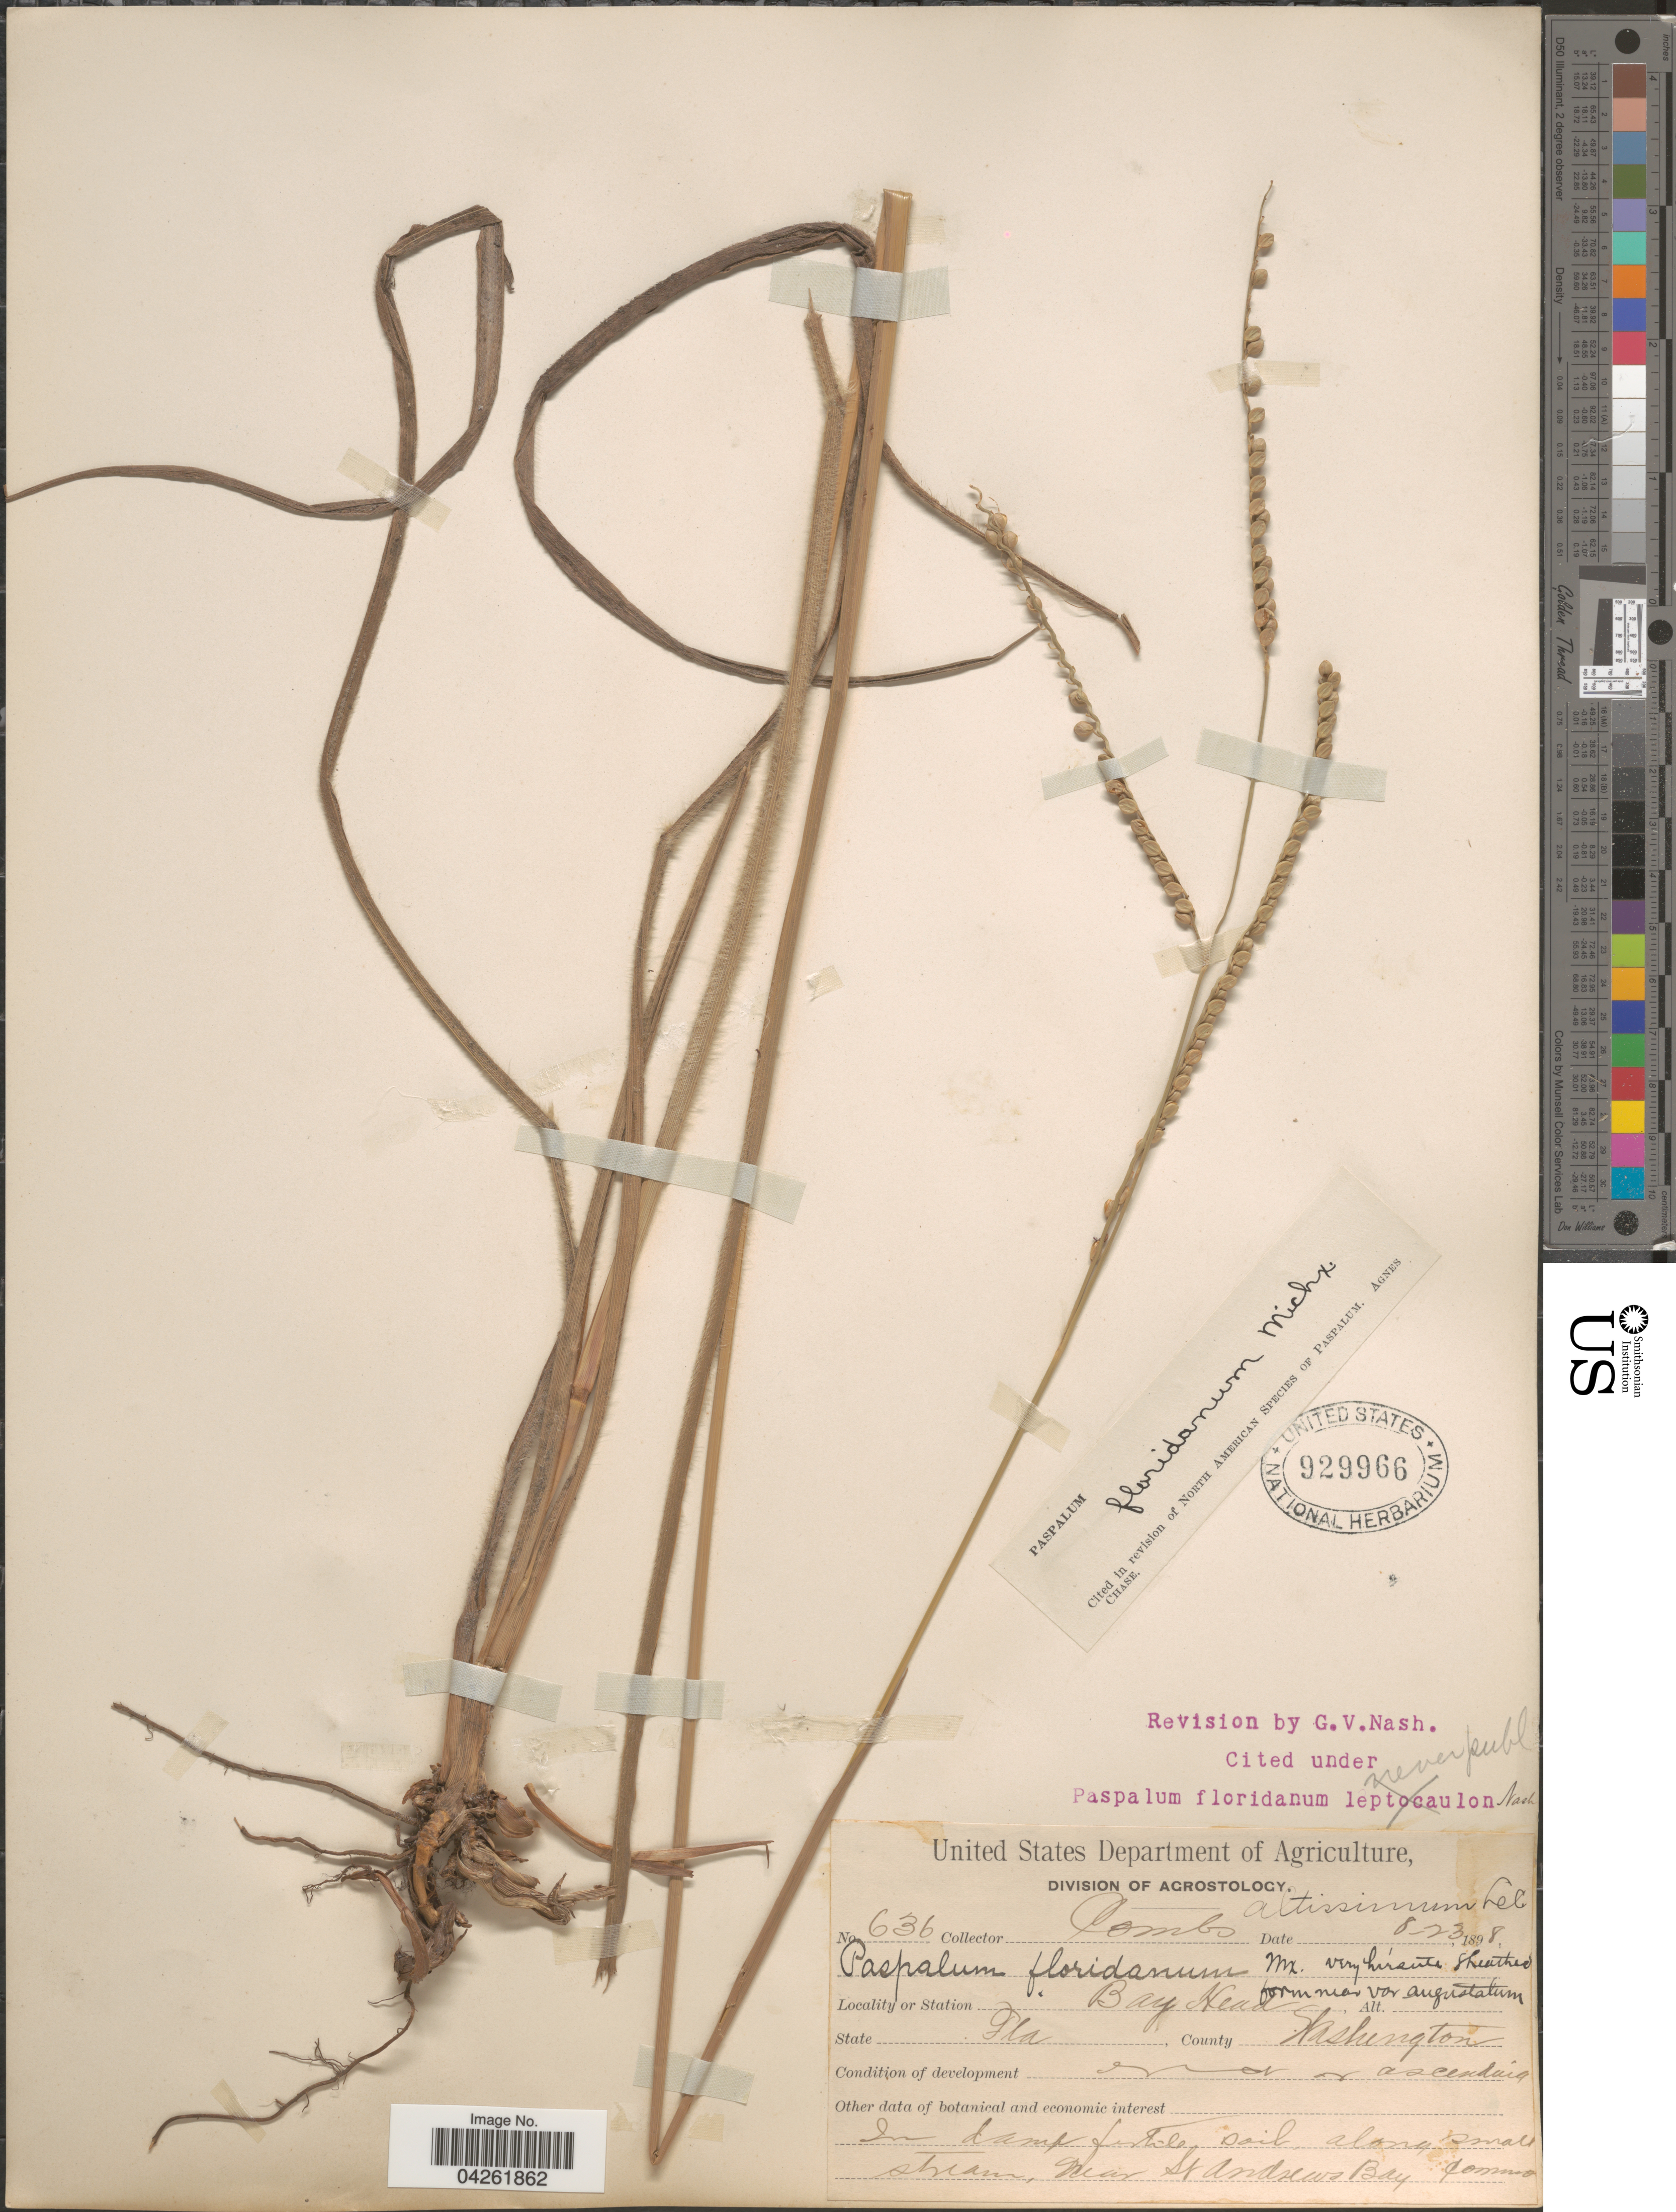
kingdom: Plantae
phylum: Tracheophyta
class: Liliopsida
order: Poales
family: Poaceae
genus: Paspalum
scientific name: Paspalum floridanum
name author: Michx.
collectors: -. Combs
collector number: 636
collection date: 1898-08-23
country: United States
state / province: Florida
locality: Bay Head. County Washington.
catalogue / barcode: US 929966